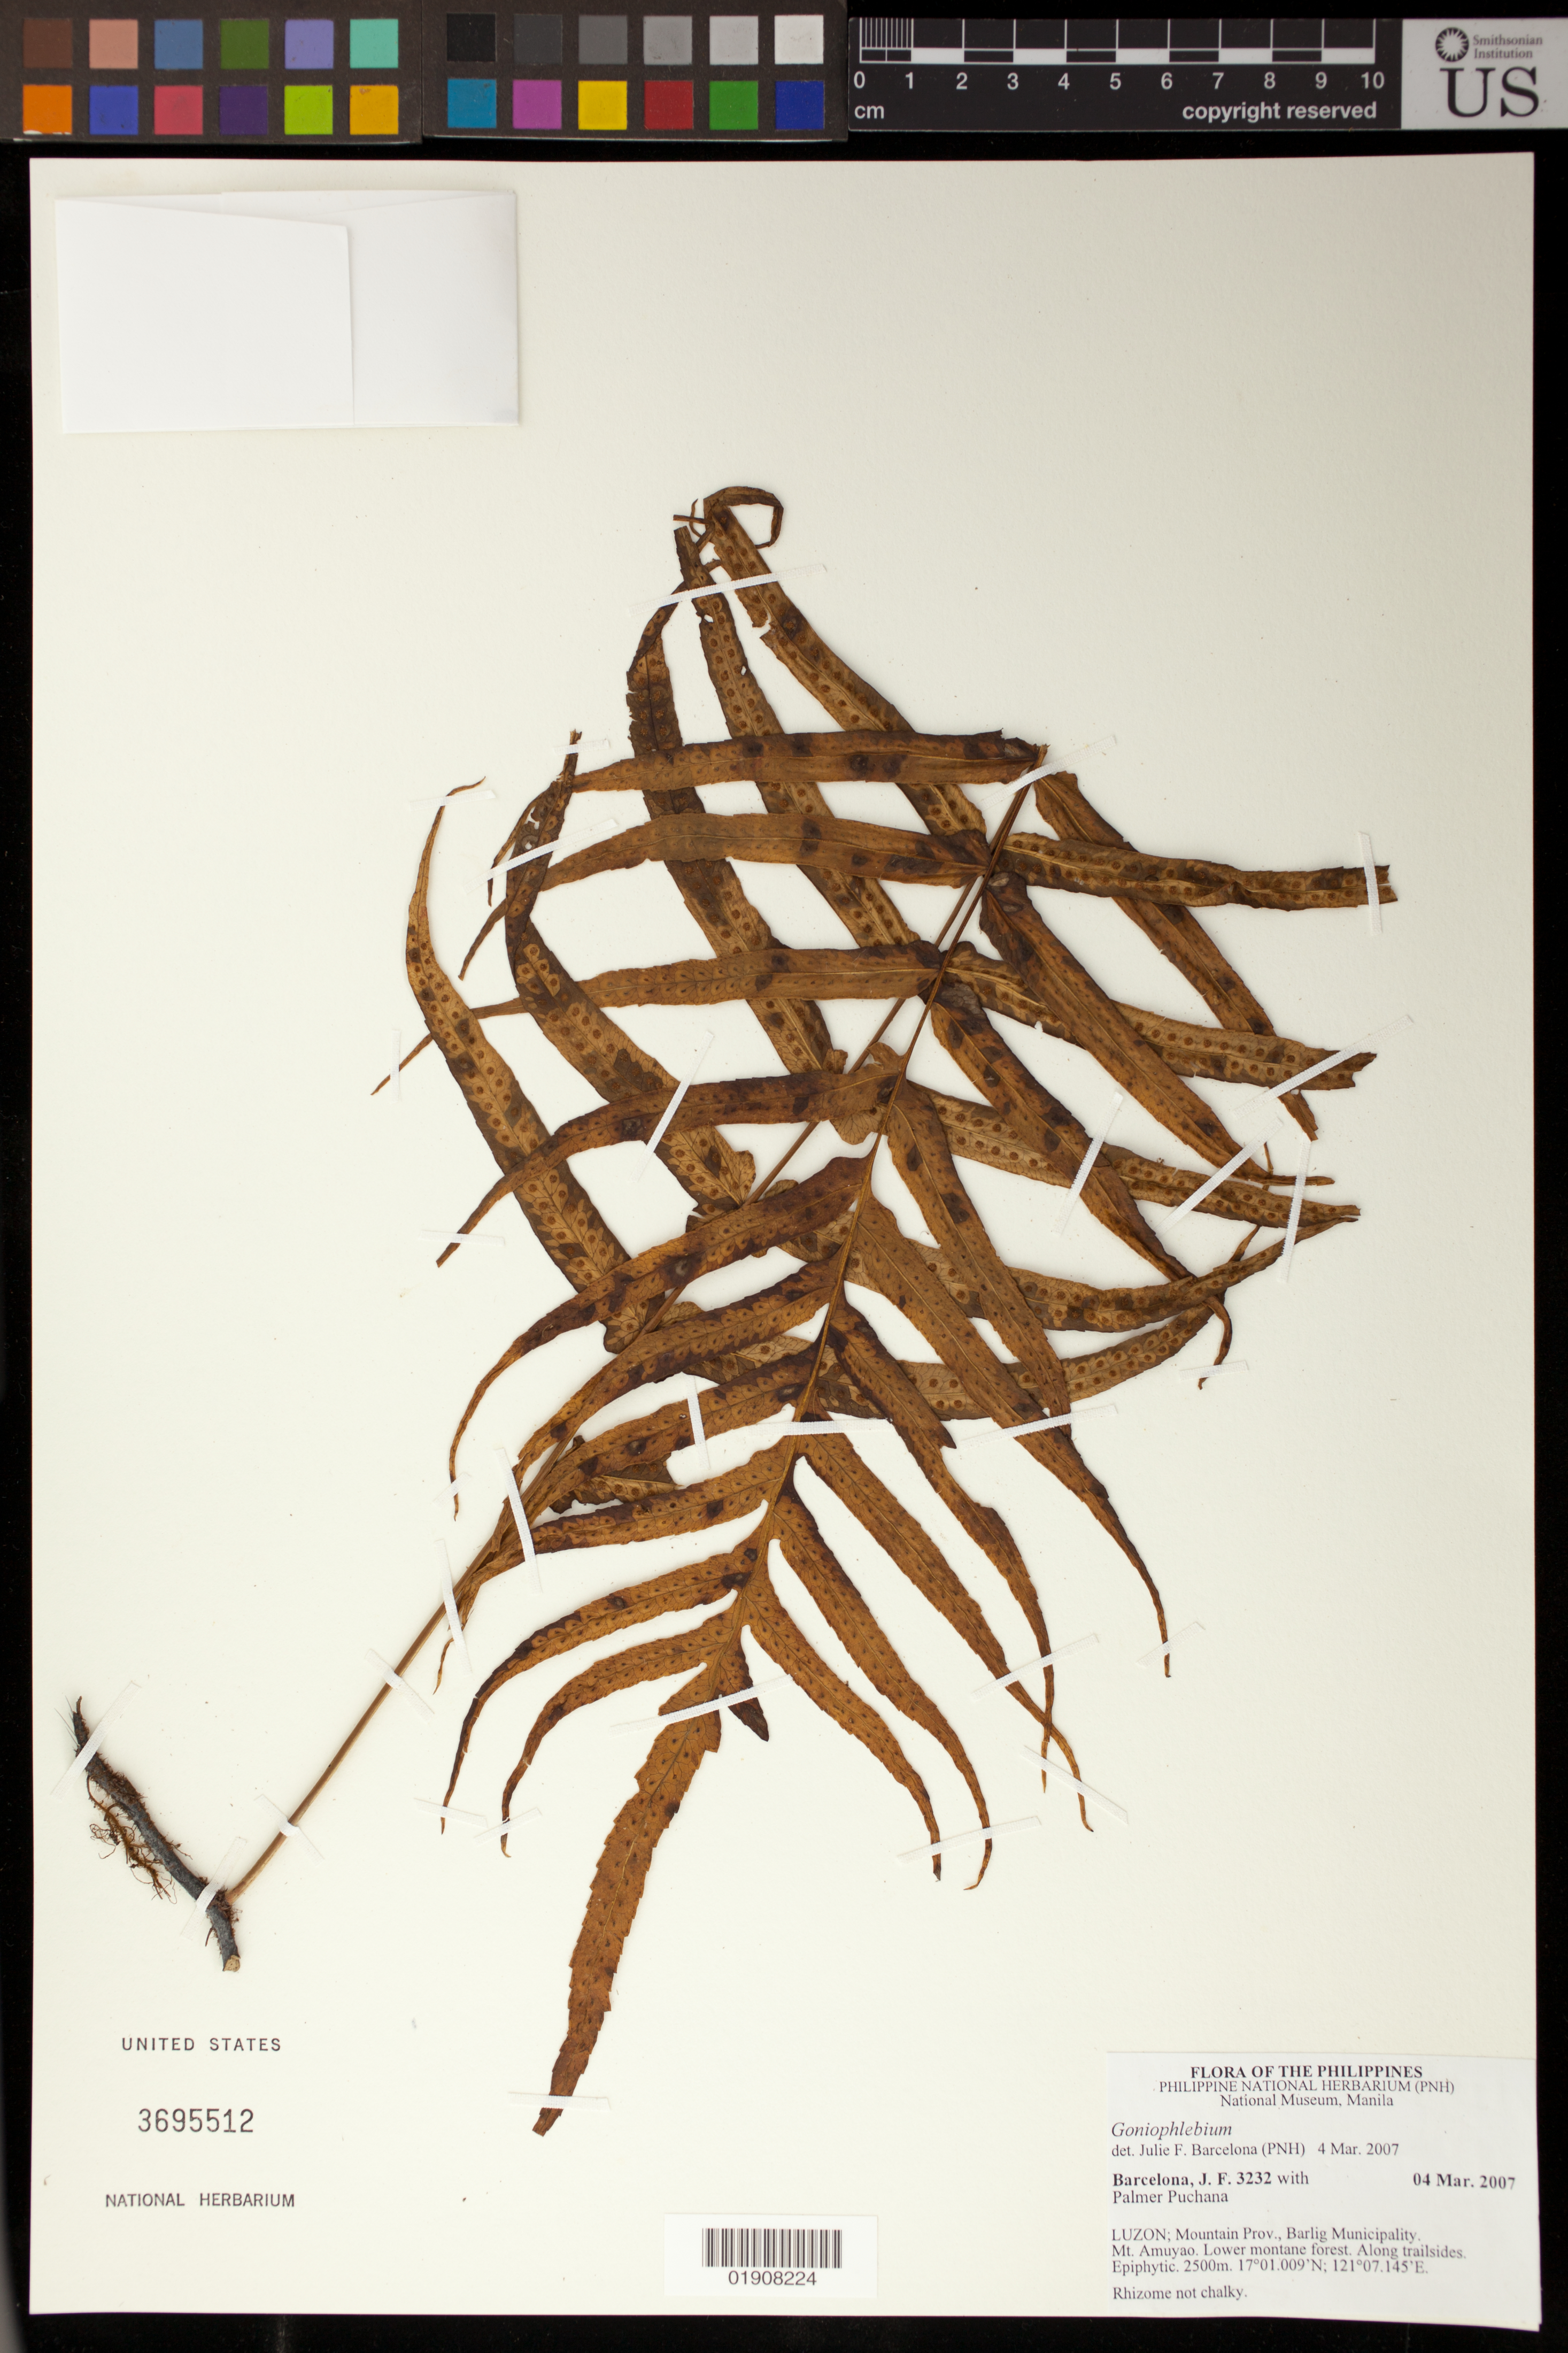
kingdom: Plantae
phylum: Tracheophyta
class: Polypodiopsida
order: Polypodiales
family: Polypodiaceae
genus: Goniophlebium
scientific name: Goniophlebium sp.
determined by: Barcelona, J. F.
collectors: J. F. Barcelona & P. Puchana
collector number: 3232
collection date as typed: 4 Mar 2007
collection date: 2007-03-04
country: Philippines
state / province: Cordillera (Administrative Region)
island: Luzon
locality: Luzon; Mountain Prov., Barlig Municipality; Mt. Amuyao. Along trailsides.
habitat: Lower montane forest.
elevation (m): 2500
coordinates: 17 01.009 N, 121 07.145 E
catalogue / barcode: US 3695512